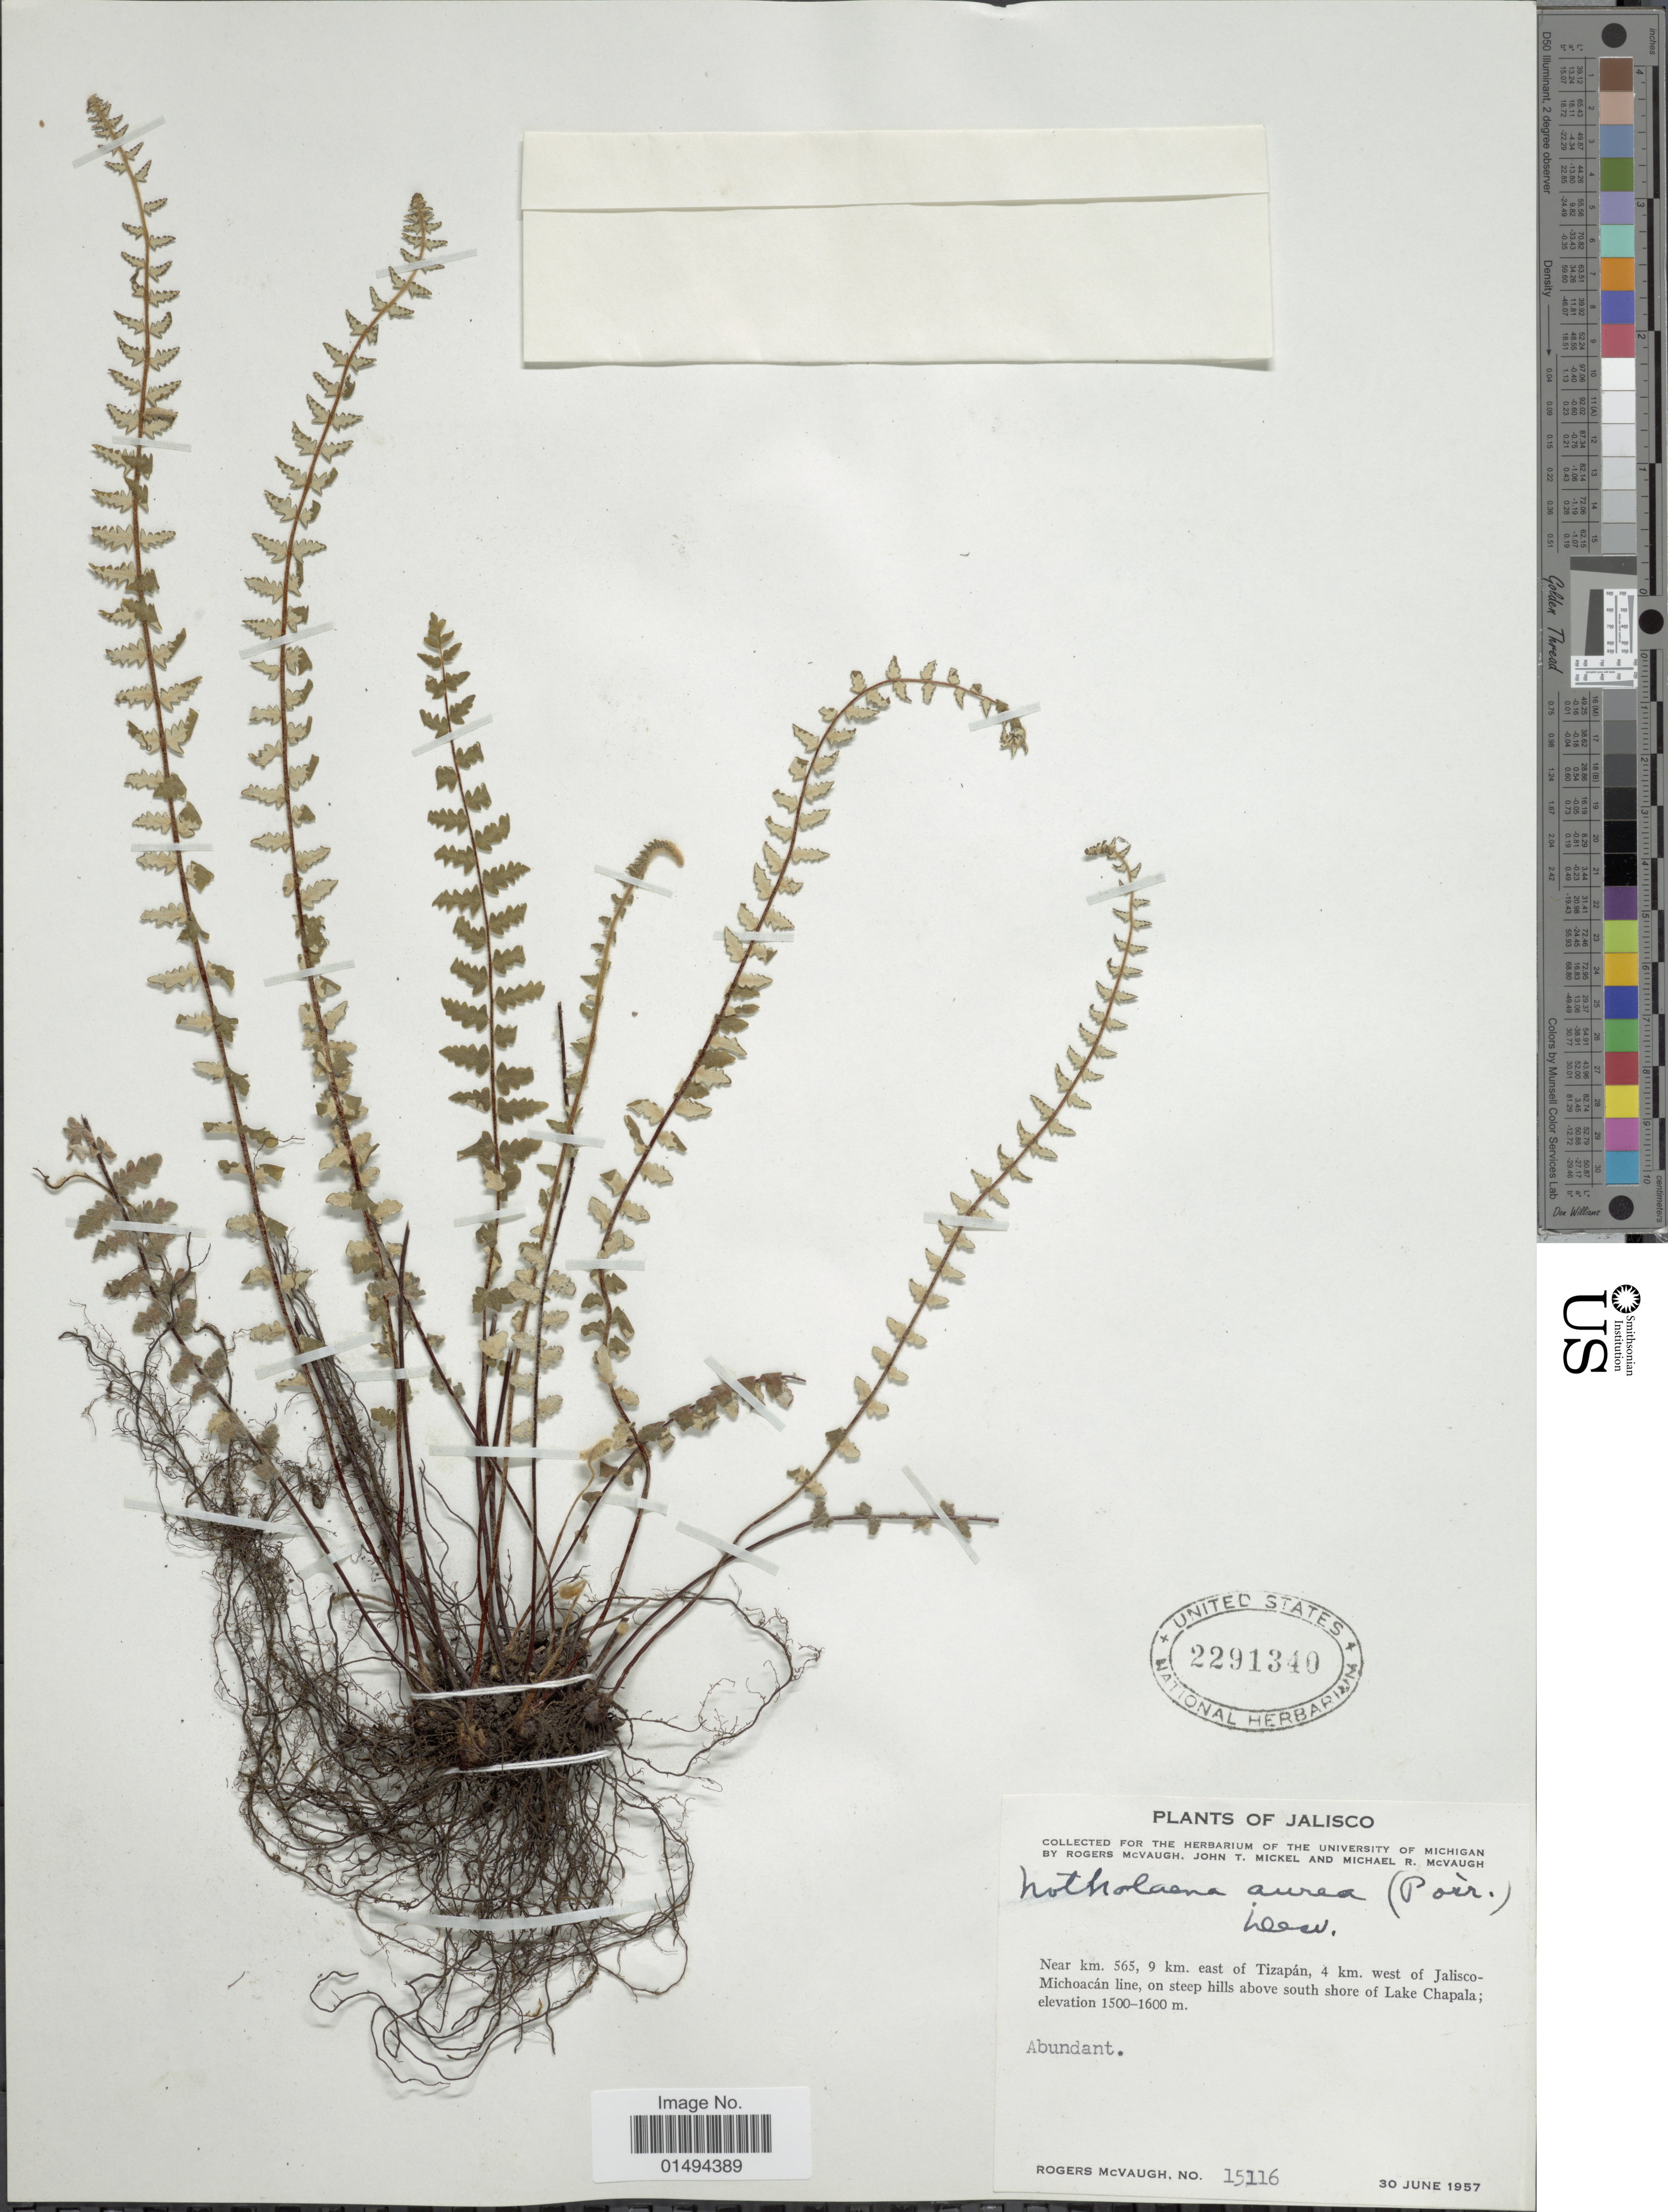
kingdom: Plantae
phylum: Tracheophyta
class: Polypodiopsida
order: Polypodiales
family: Pteridaceae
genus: Myriopteris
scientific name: Myriopteris aurea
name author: (Poir.) Grusz & Windham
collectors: R. McVaugh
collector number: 15116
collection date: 1957-06-30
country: Mexico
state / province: Jalisco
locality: Near km. 565, 9 km. east of Tizapan, 4 km. west of Jalisco Michoacan line, on steep hills above south shore lake Chapala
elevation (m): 1500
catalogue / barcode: US 2291340